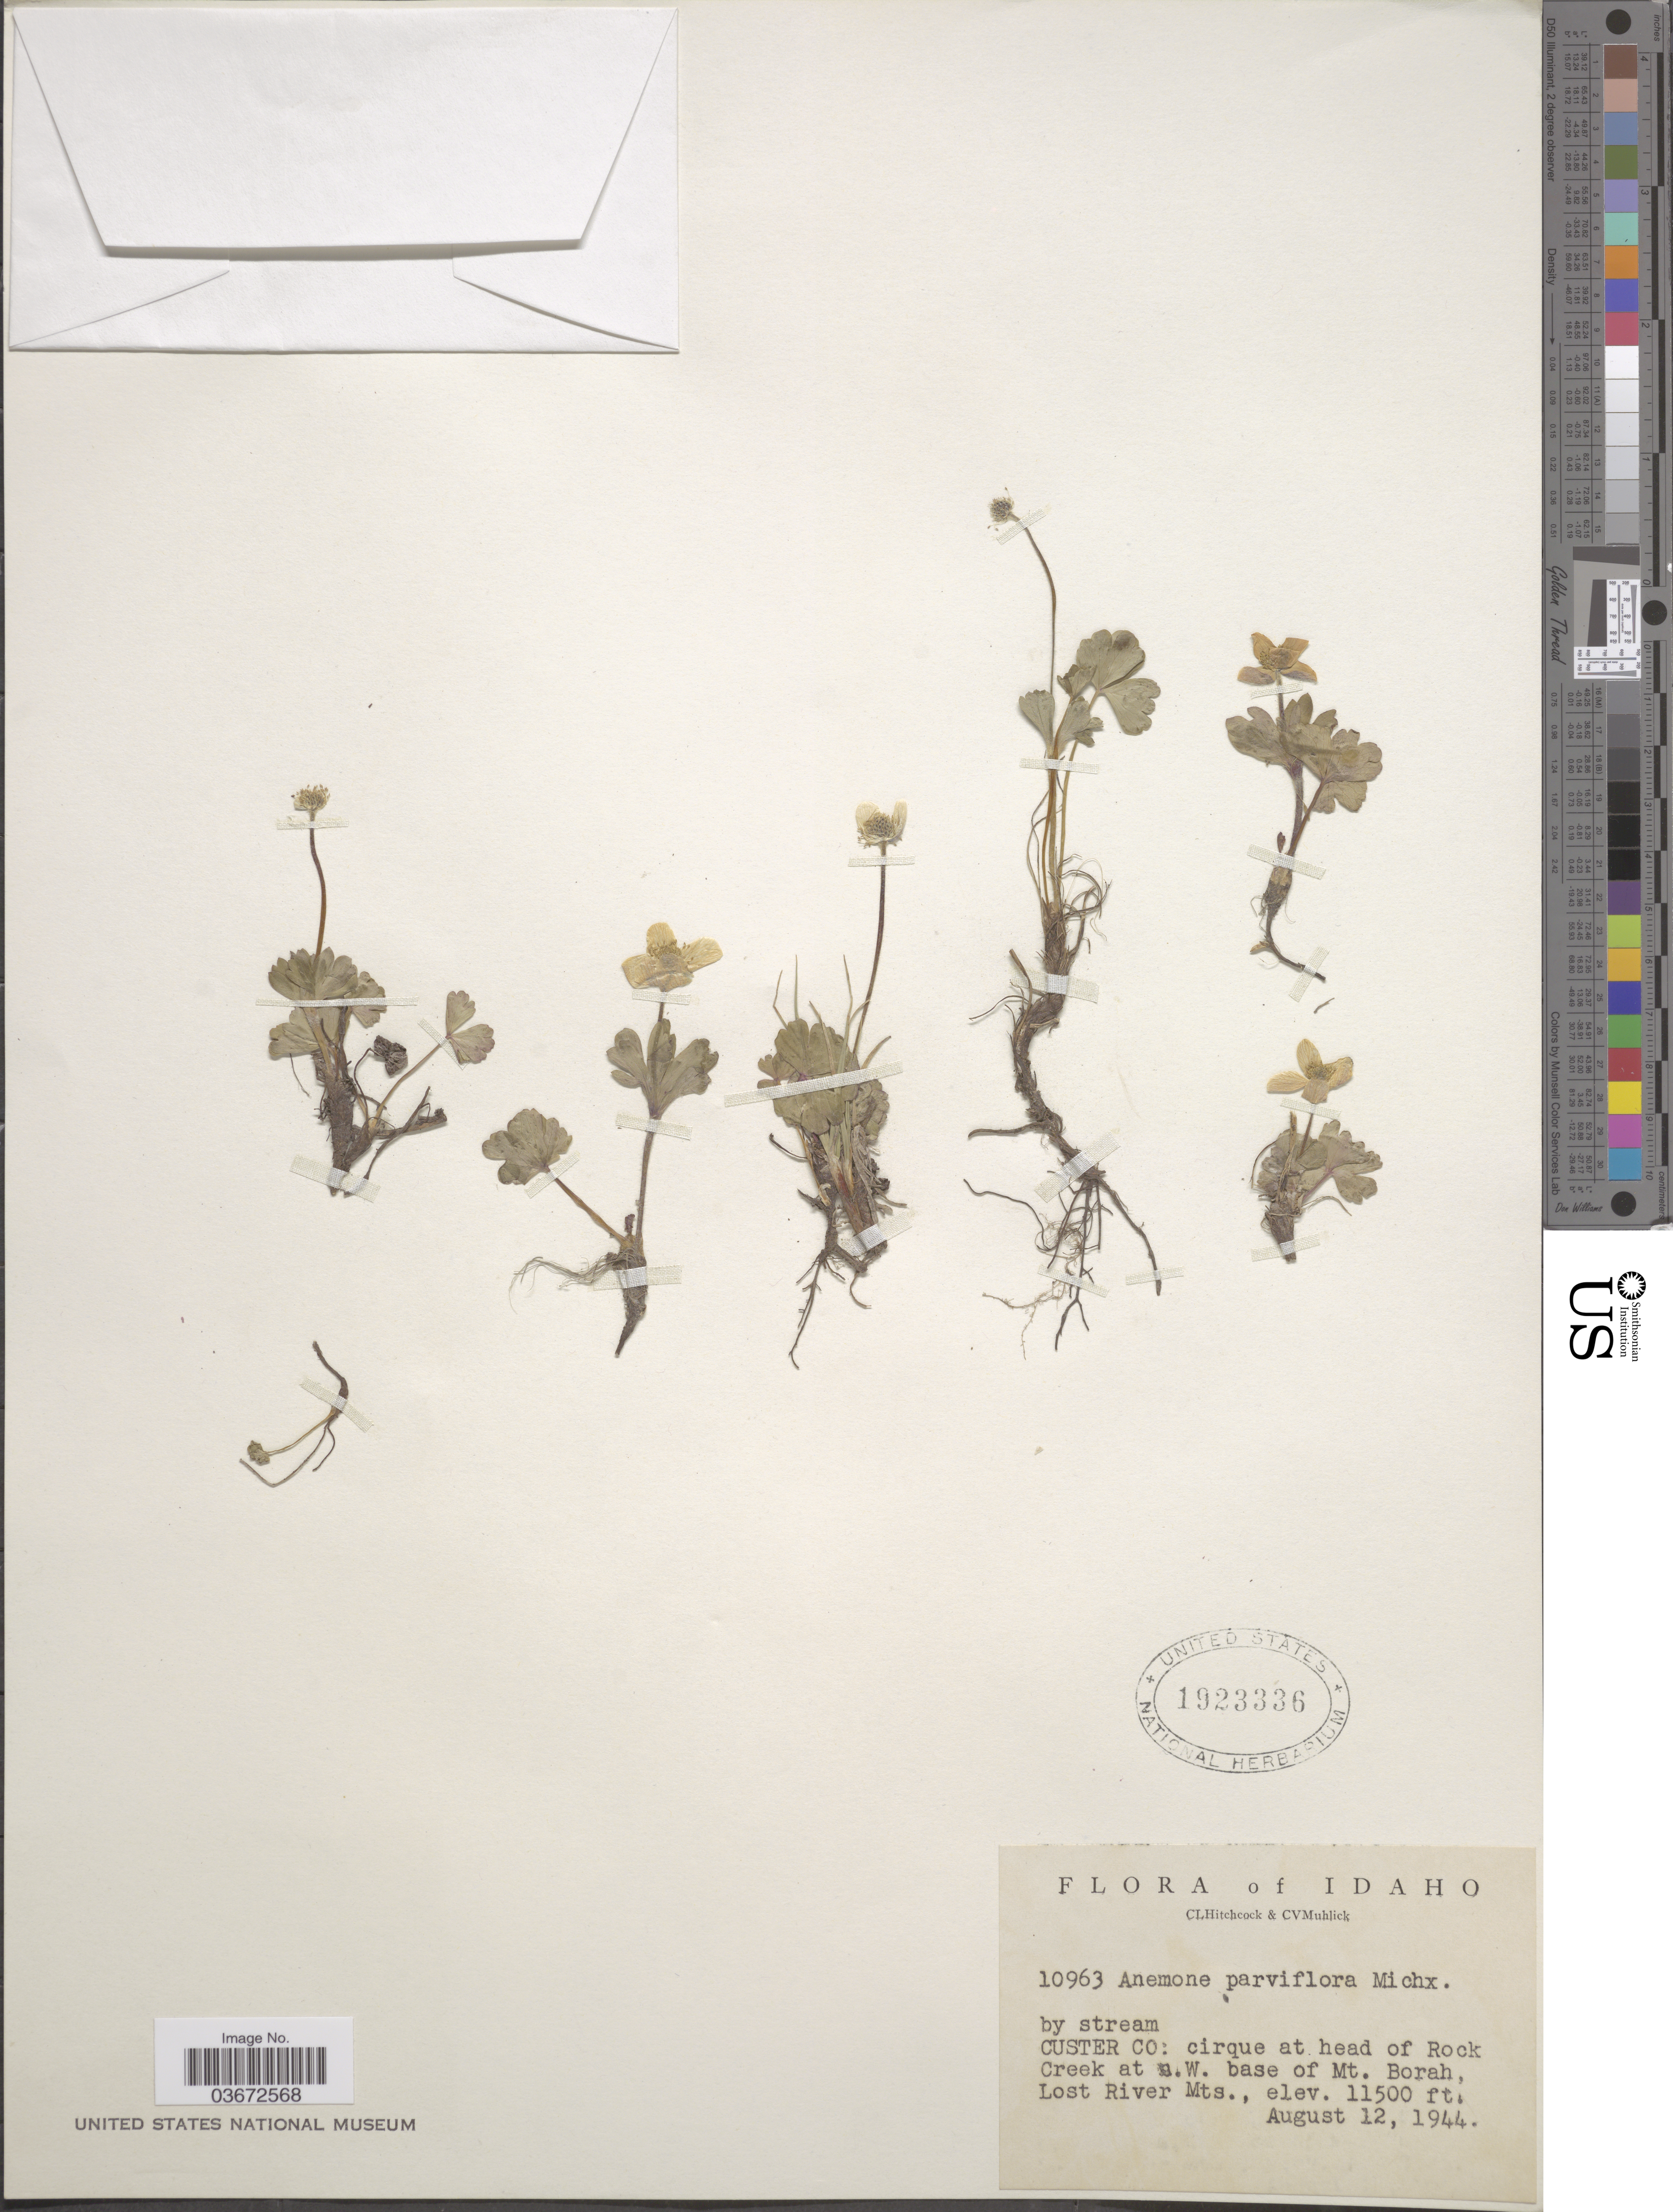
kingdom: Plantae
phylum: Tracheophyta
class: Magnoliopsida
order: Ranunculales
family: Ranunculaceae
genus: Anemone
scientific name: Anemone parviflora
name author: Michx.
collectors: C. L. Hitchcock & C. V. Muhlick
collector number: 10963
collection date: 1944-08-12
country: United States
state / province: Idaho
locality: Custer Co: cirque at head of Rock Creek at n.W. base of Mt. Borah, Lost River Mts.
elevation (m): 3505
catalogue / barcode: US 1923336